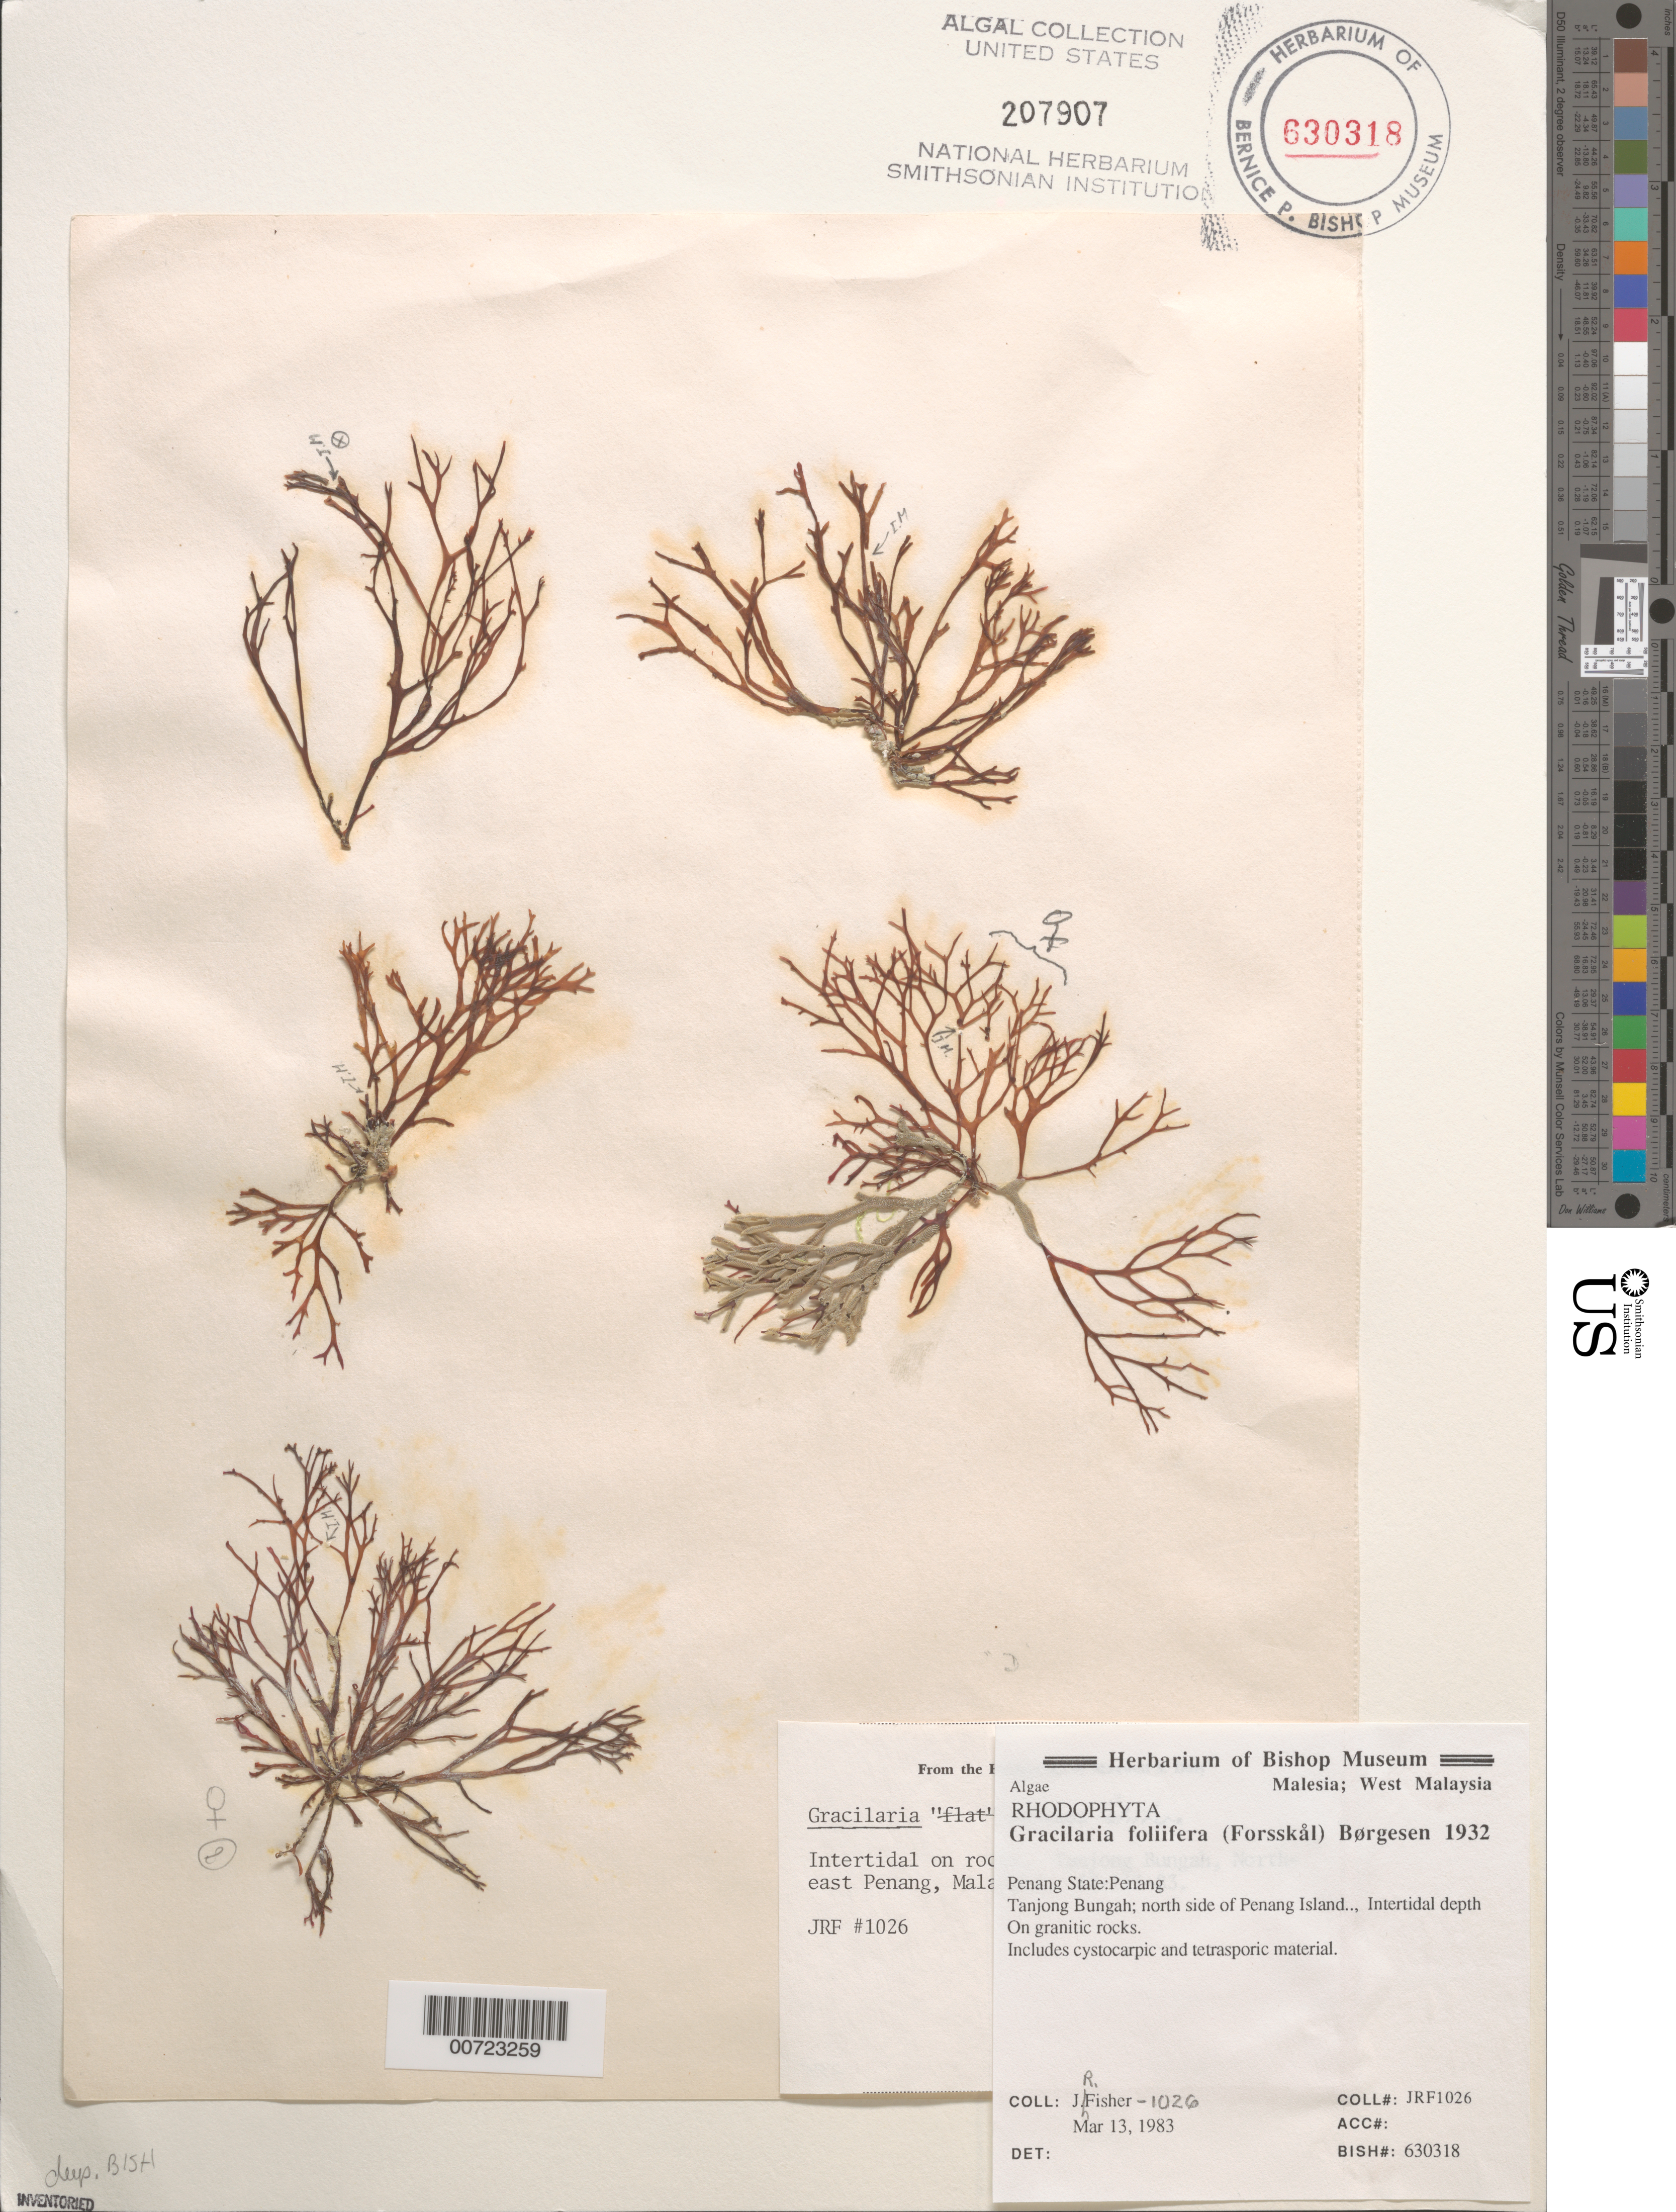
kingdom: Plantae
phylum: Rhodophyta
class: Florideophyceae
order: Gracilariales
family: Gracilariaceae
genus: Gracilaria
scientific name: Gracilaria foliifera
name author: (Forssk.) Børgesen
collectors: J. Fisher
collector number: JRF 1026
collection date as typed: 13 Mar 1983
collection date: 1983-03-13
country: Malaysia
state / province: Pinang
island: Penang Island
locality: Tanjong Bungah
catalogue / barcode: US 207907